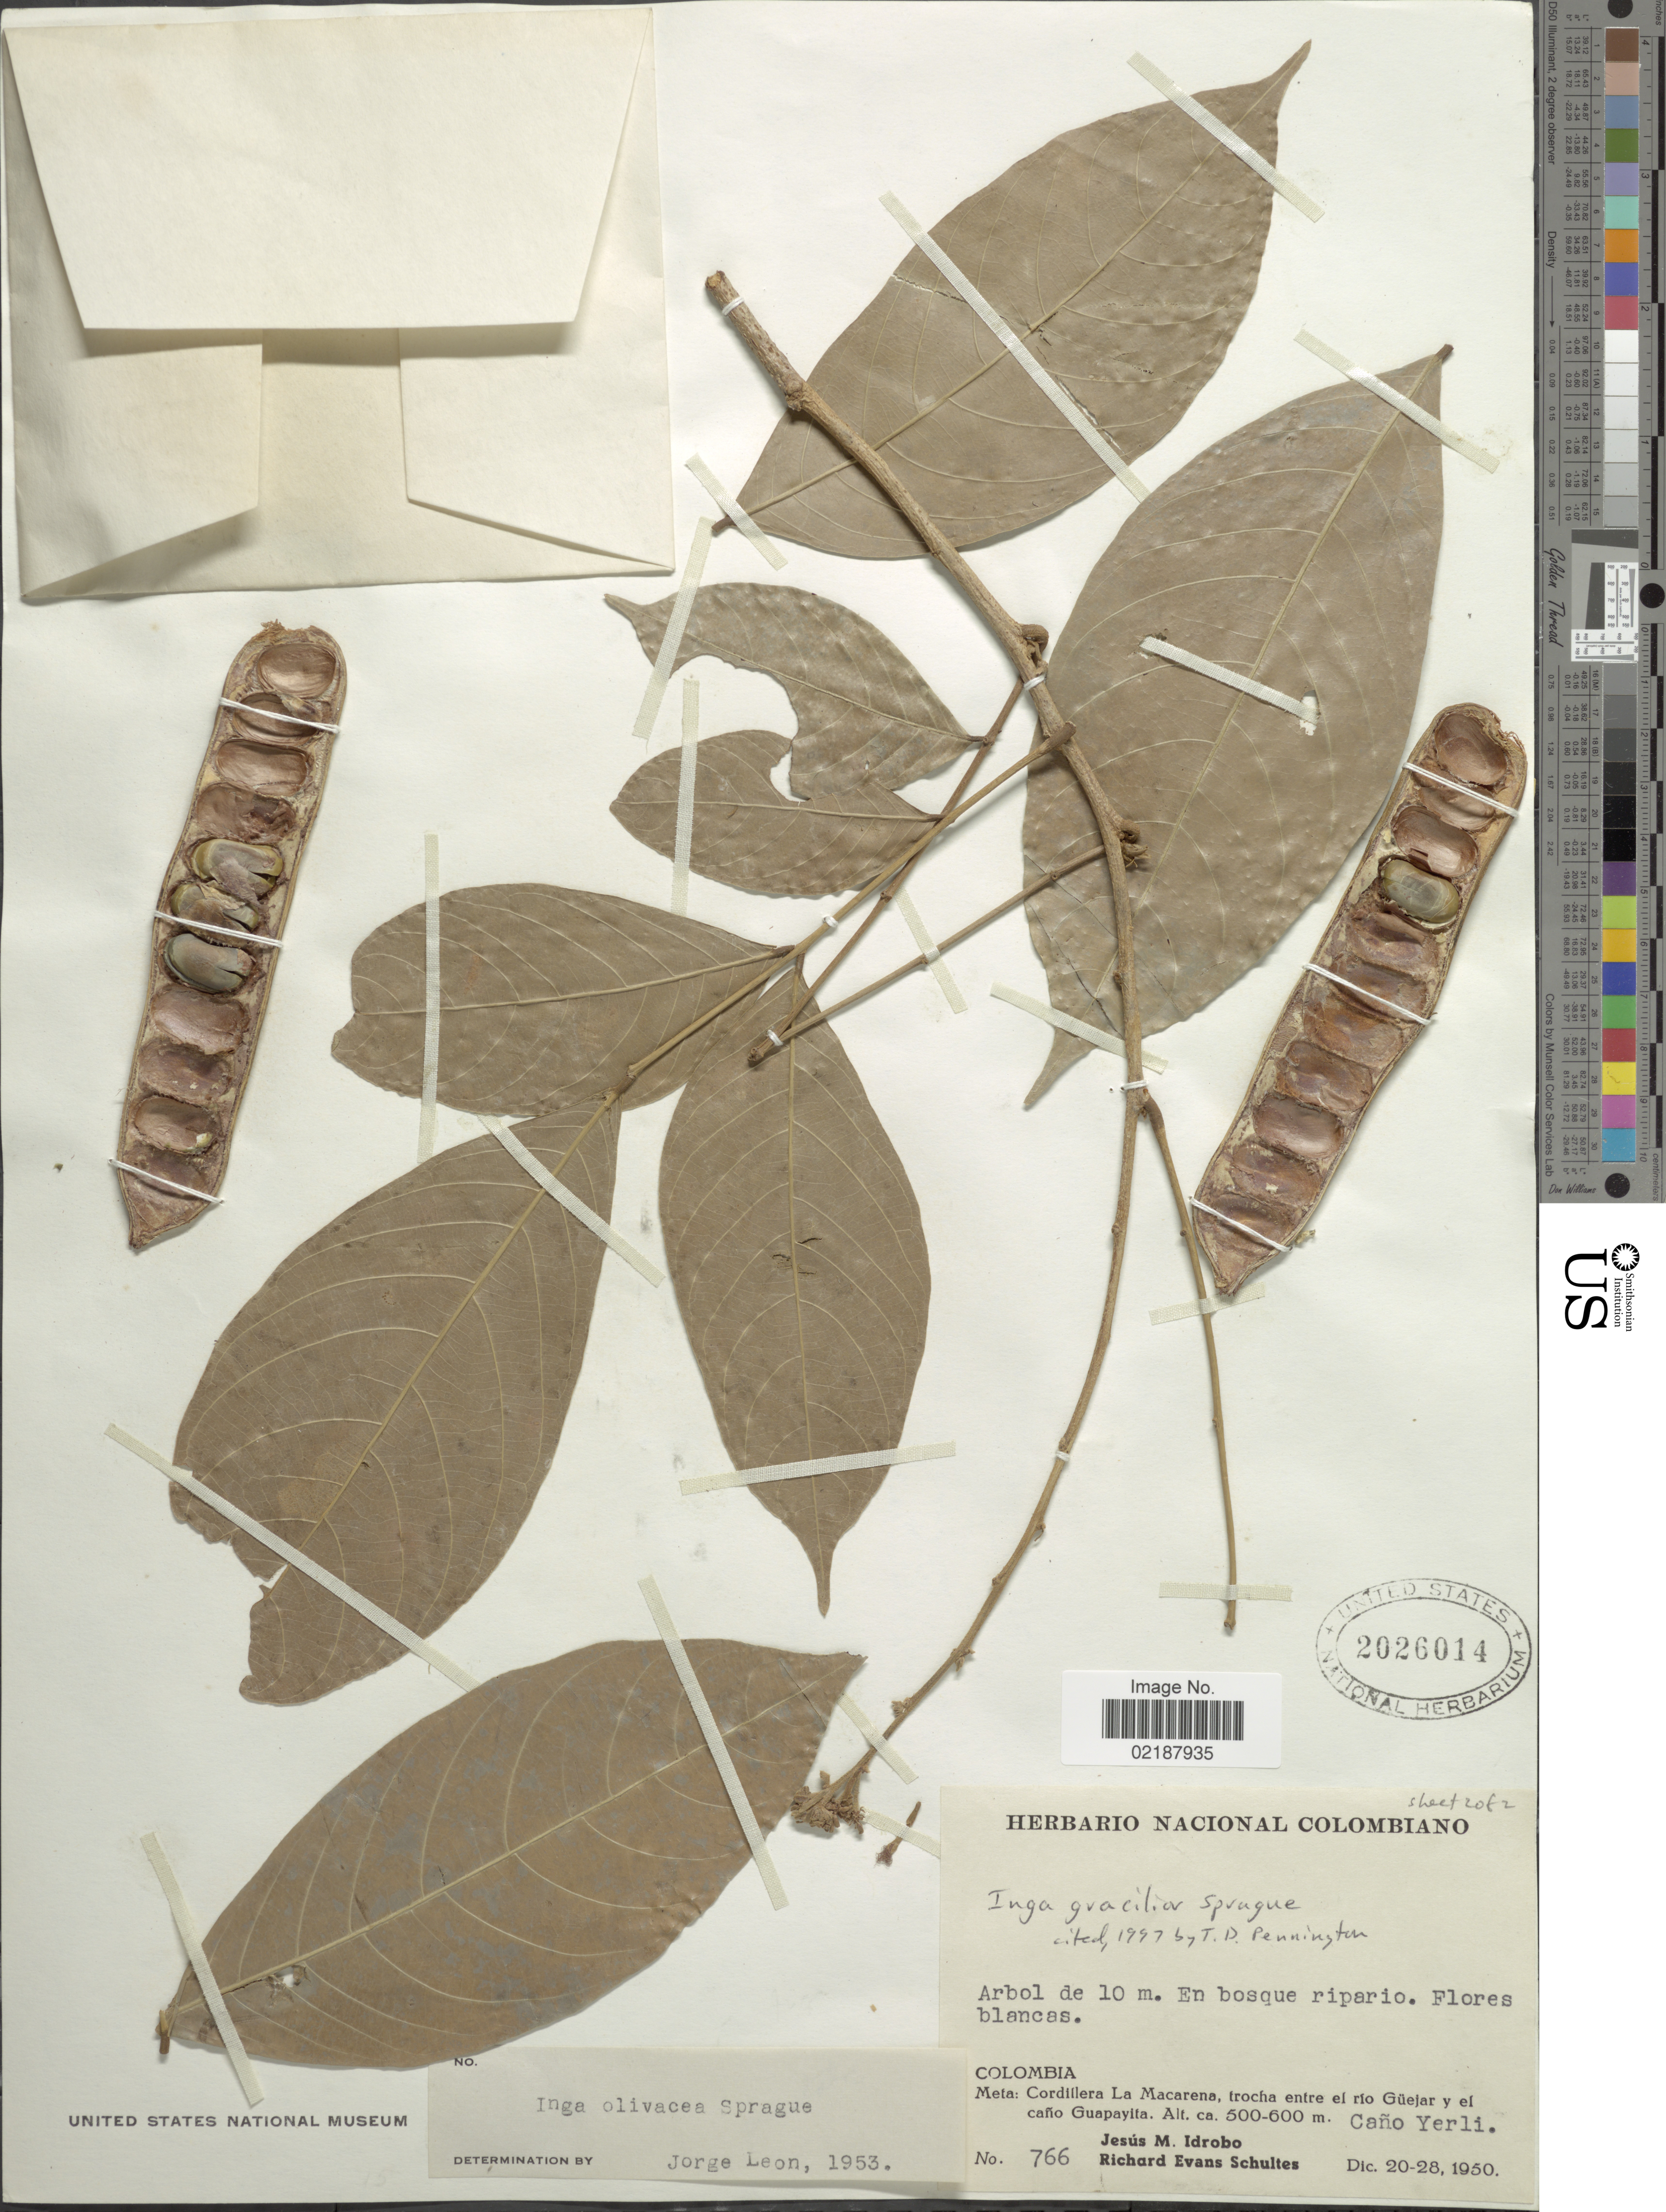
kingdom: Plantae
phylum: Tracheophyta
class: Magnoliopsida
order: Fabales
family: Fabaceae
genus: Inga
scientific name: Inga gracilior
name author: Sprague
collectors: J. M. Idrobo & R. E. Schultes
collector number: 766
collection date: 1950-12-20/1950-12-28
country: Colombia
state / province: Meta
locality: Cordillera La Macarena, irocha entre el rio Guejar y el caño Guapaylia, Caño Yerli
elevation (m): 500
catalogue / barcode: US 2026014